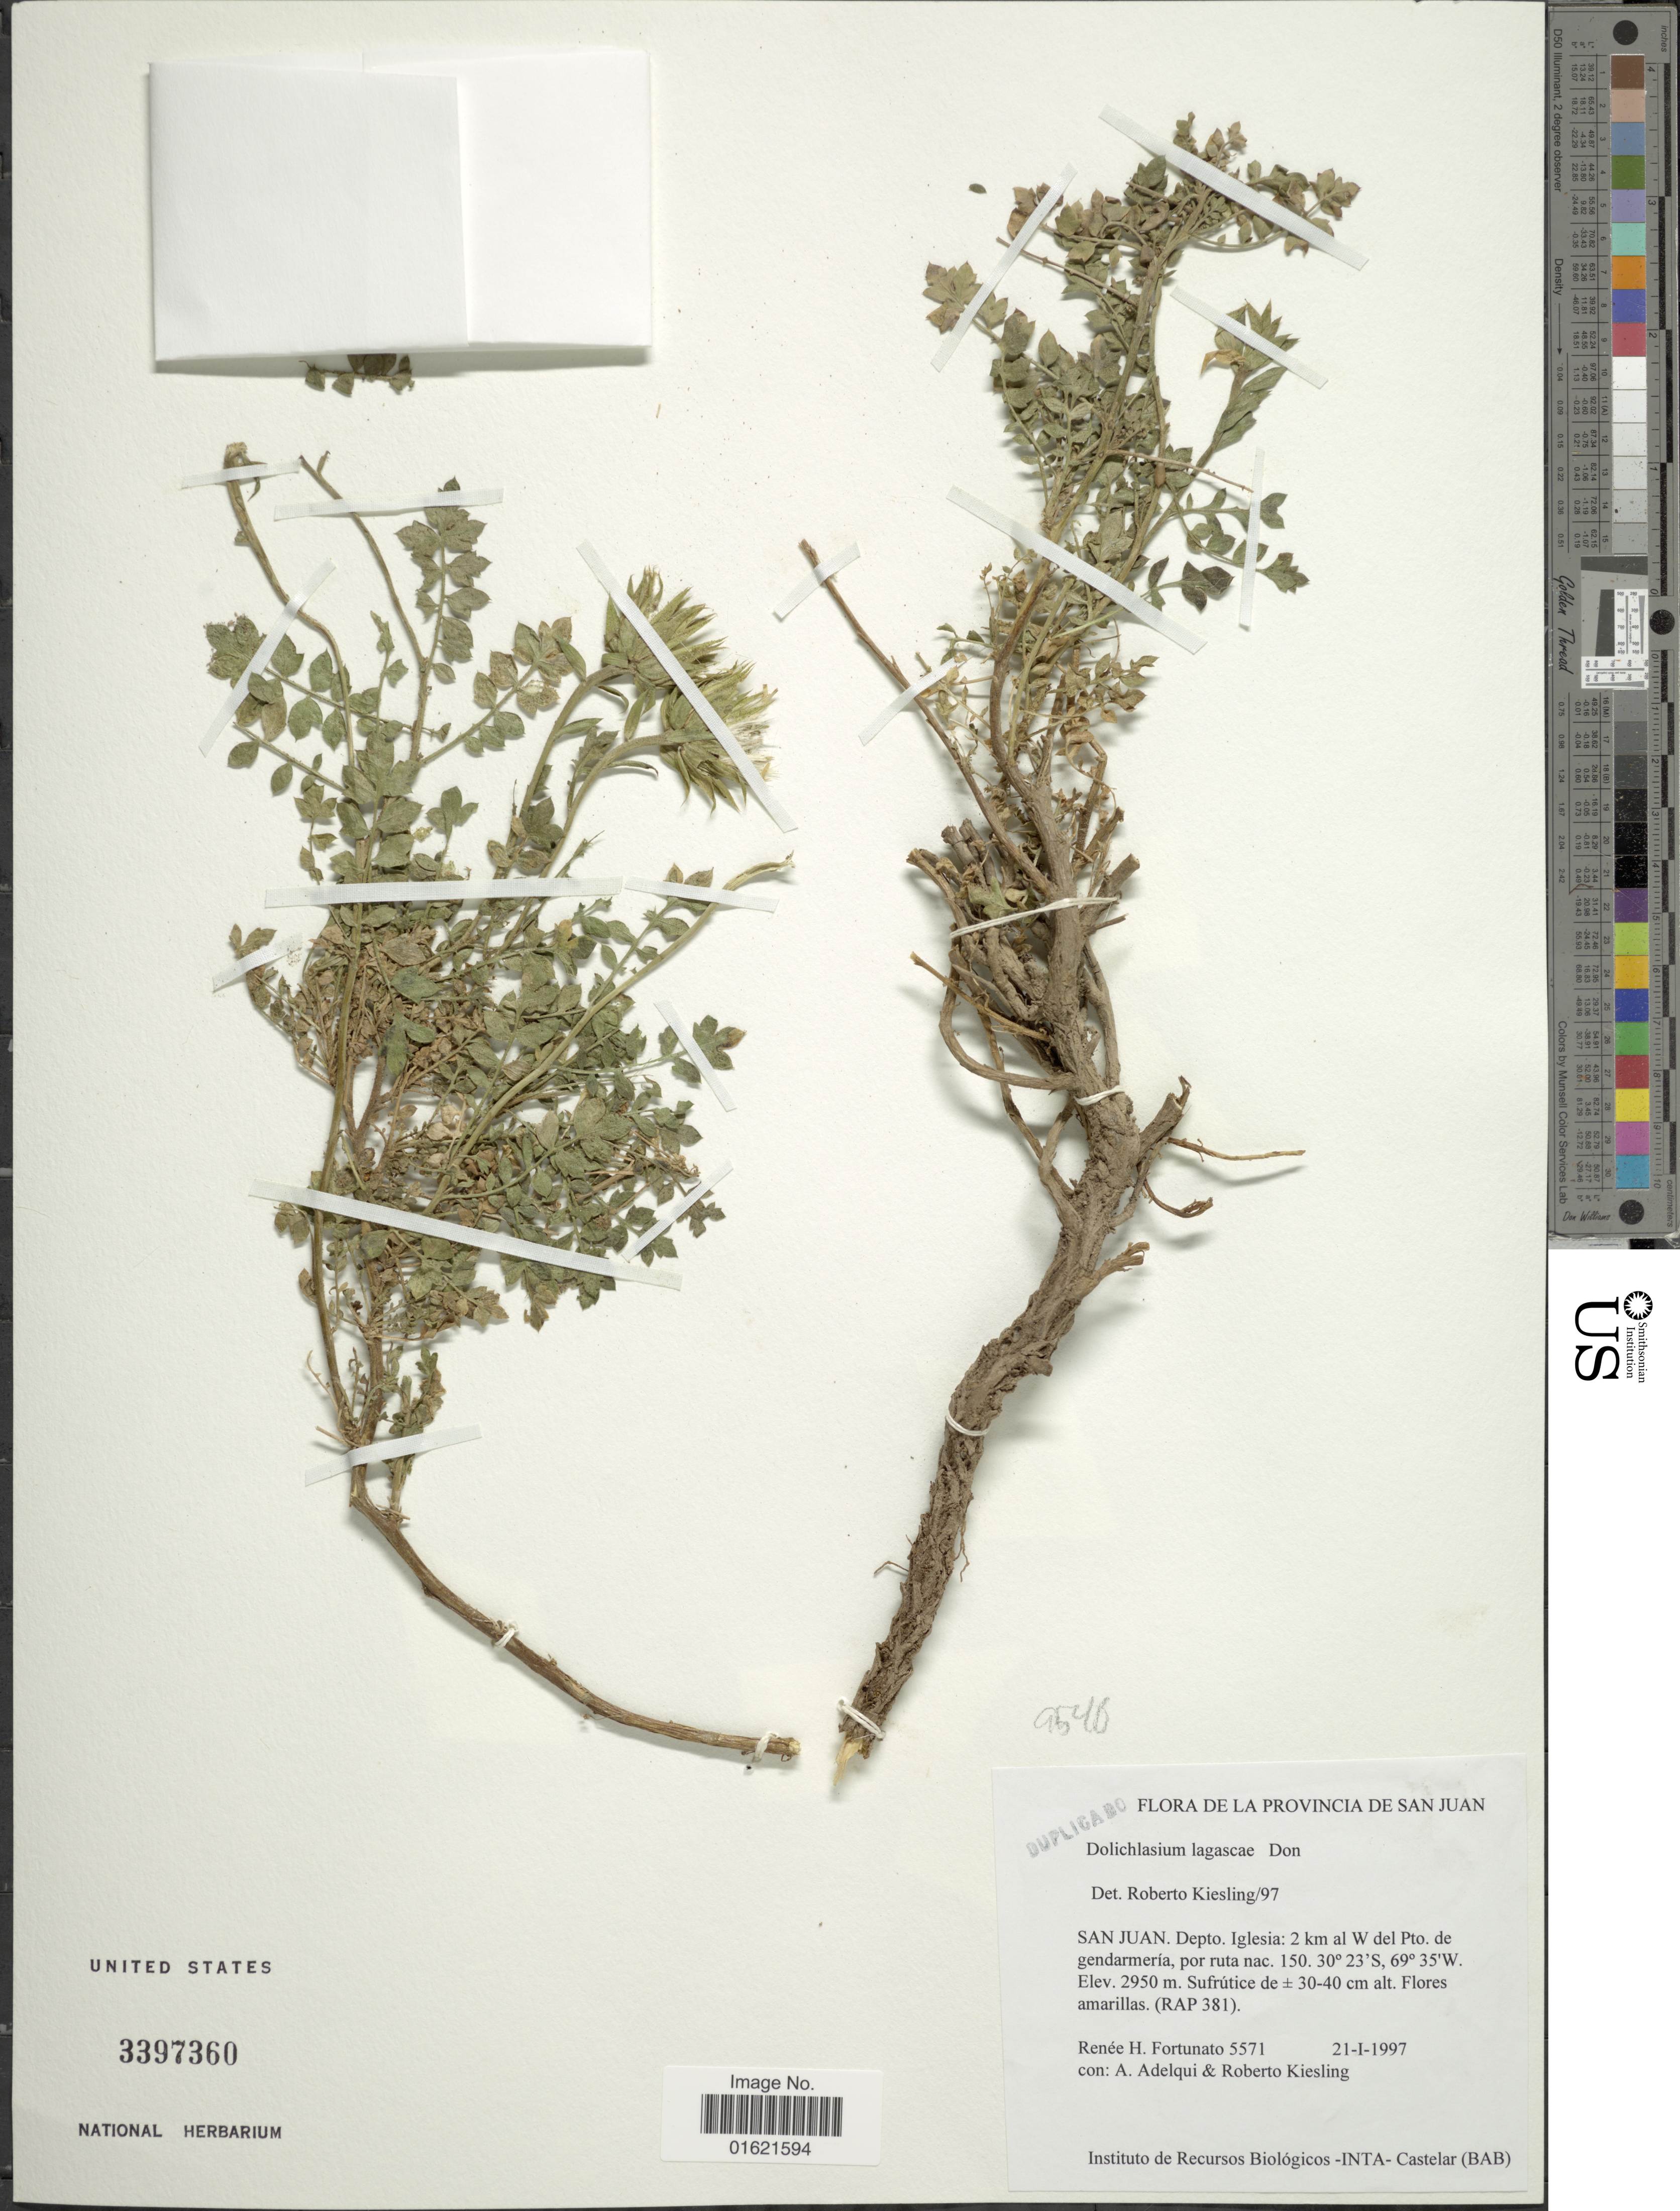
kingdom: Plantae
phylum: Tracheophyta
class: Magnoliopsida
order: Asterales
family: Asteraceae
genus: Dolichlasium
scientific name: Dolichlasium lagascae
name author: Gillies ex D. Don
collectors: R. H. Fortunato, A. Adelqui & R. Kiesling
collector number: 5570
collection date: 1997-01-21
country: Argentina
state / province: San Juan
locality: San Juan. Depto. Iglesia: 2 km al W del Pto. de gendarmeria, por ruta nac 150, (RAP 381)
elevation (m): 2950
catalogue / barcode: US 3397360